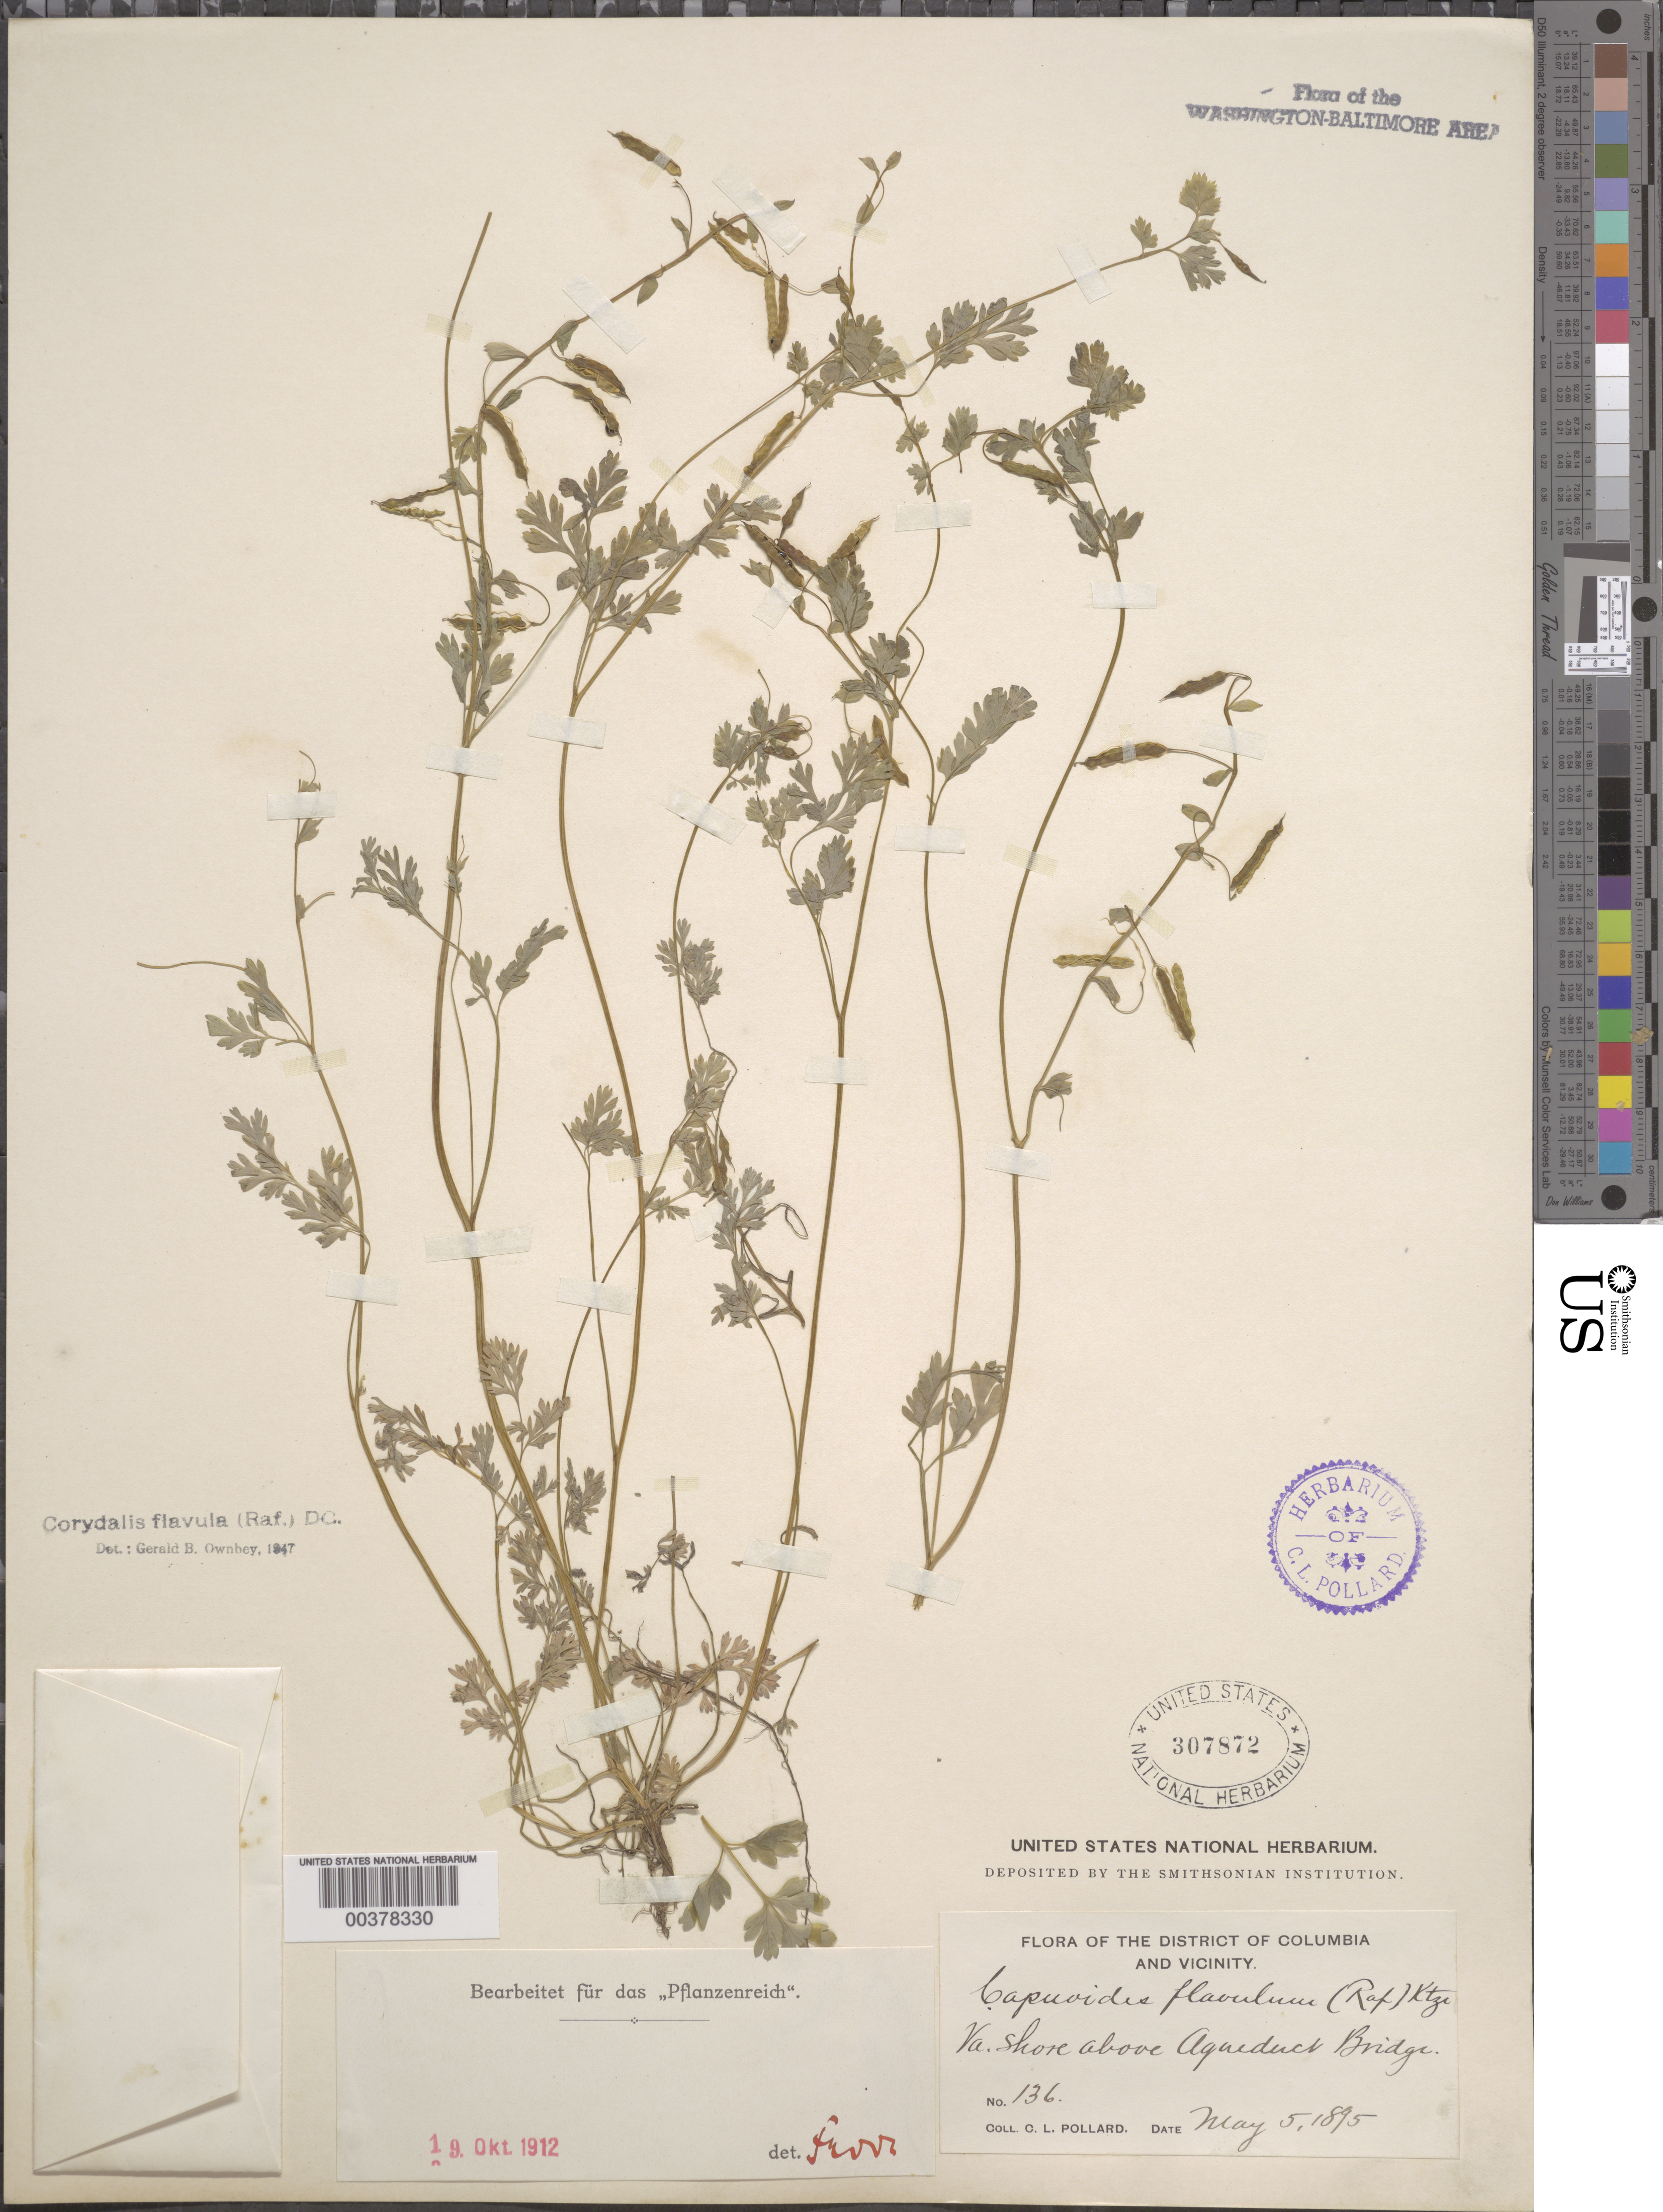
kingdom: Plantae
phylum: Tracheophyta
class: Magnoliopsida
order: Ranunculales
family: Papaveraceae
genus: Corydalis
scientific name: Corydalis flavula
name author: (Raf.) DC.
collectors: C. L. Pollard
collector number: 136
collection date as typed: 05 May 1895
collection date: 1895-05-05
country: United States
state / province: Virginia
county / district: Fairfax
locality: Above Aqueduct Bridge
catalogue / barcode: US 307872